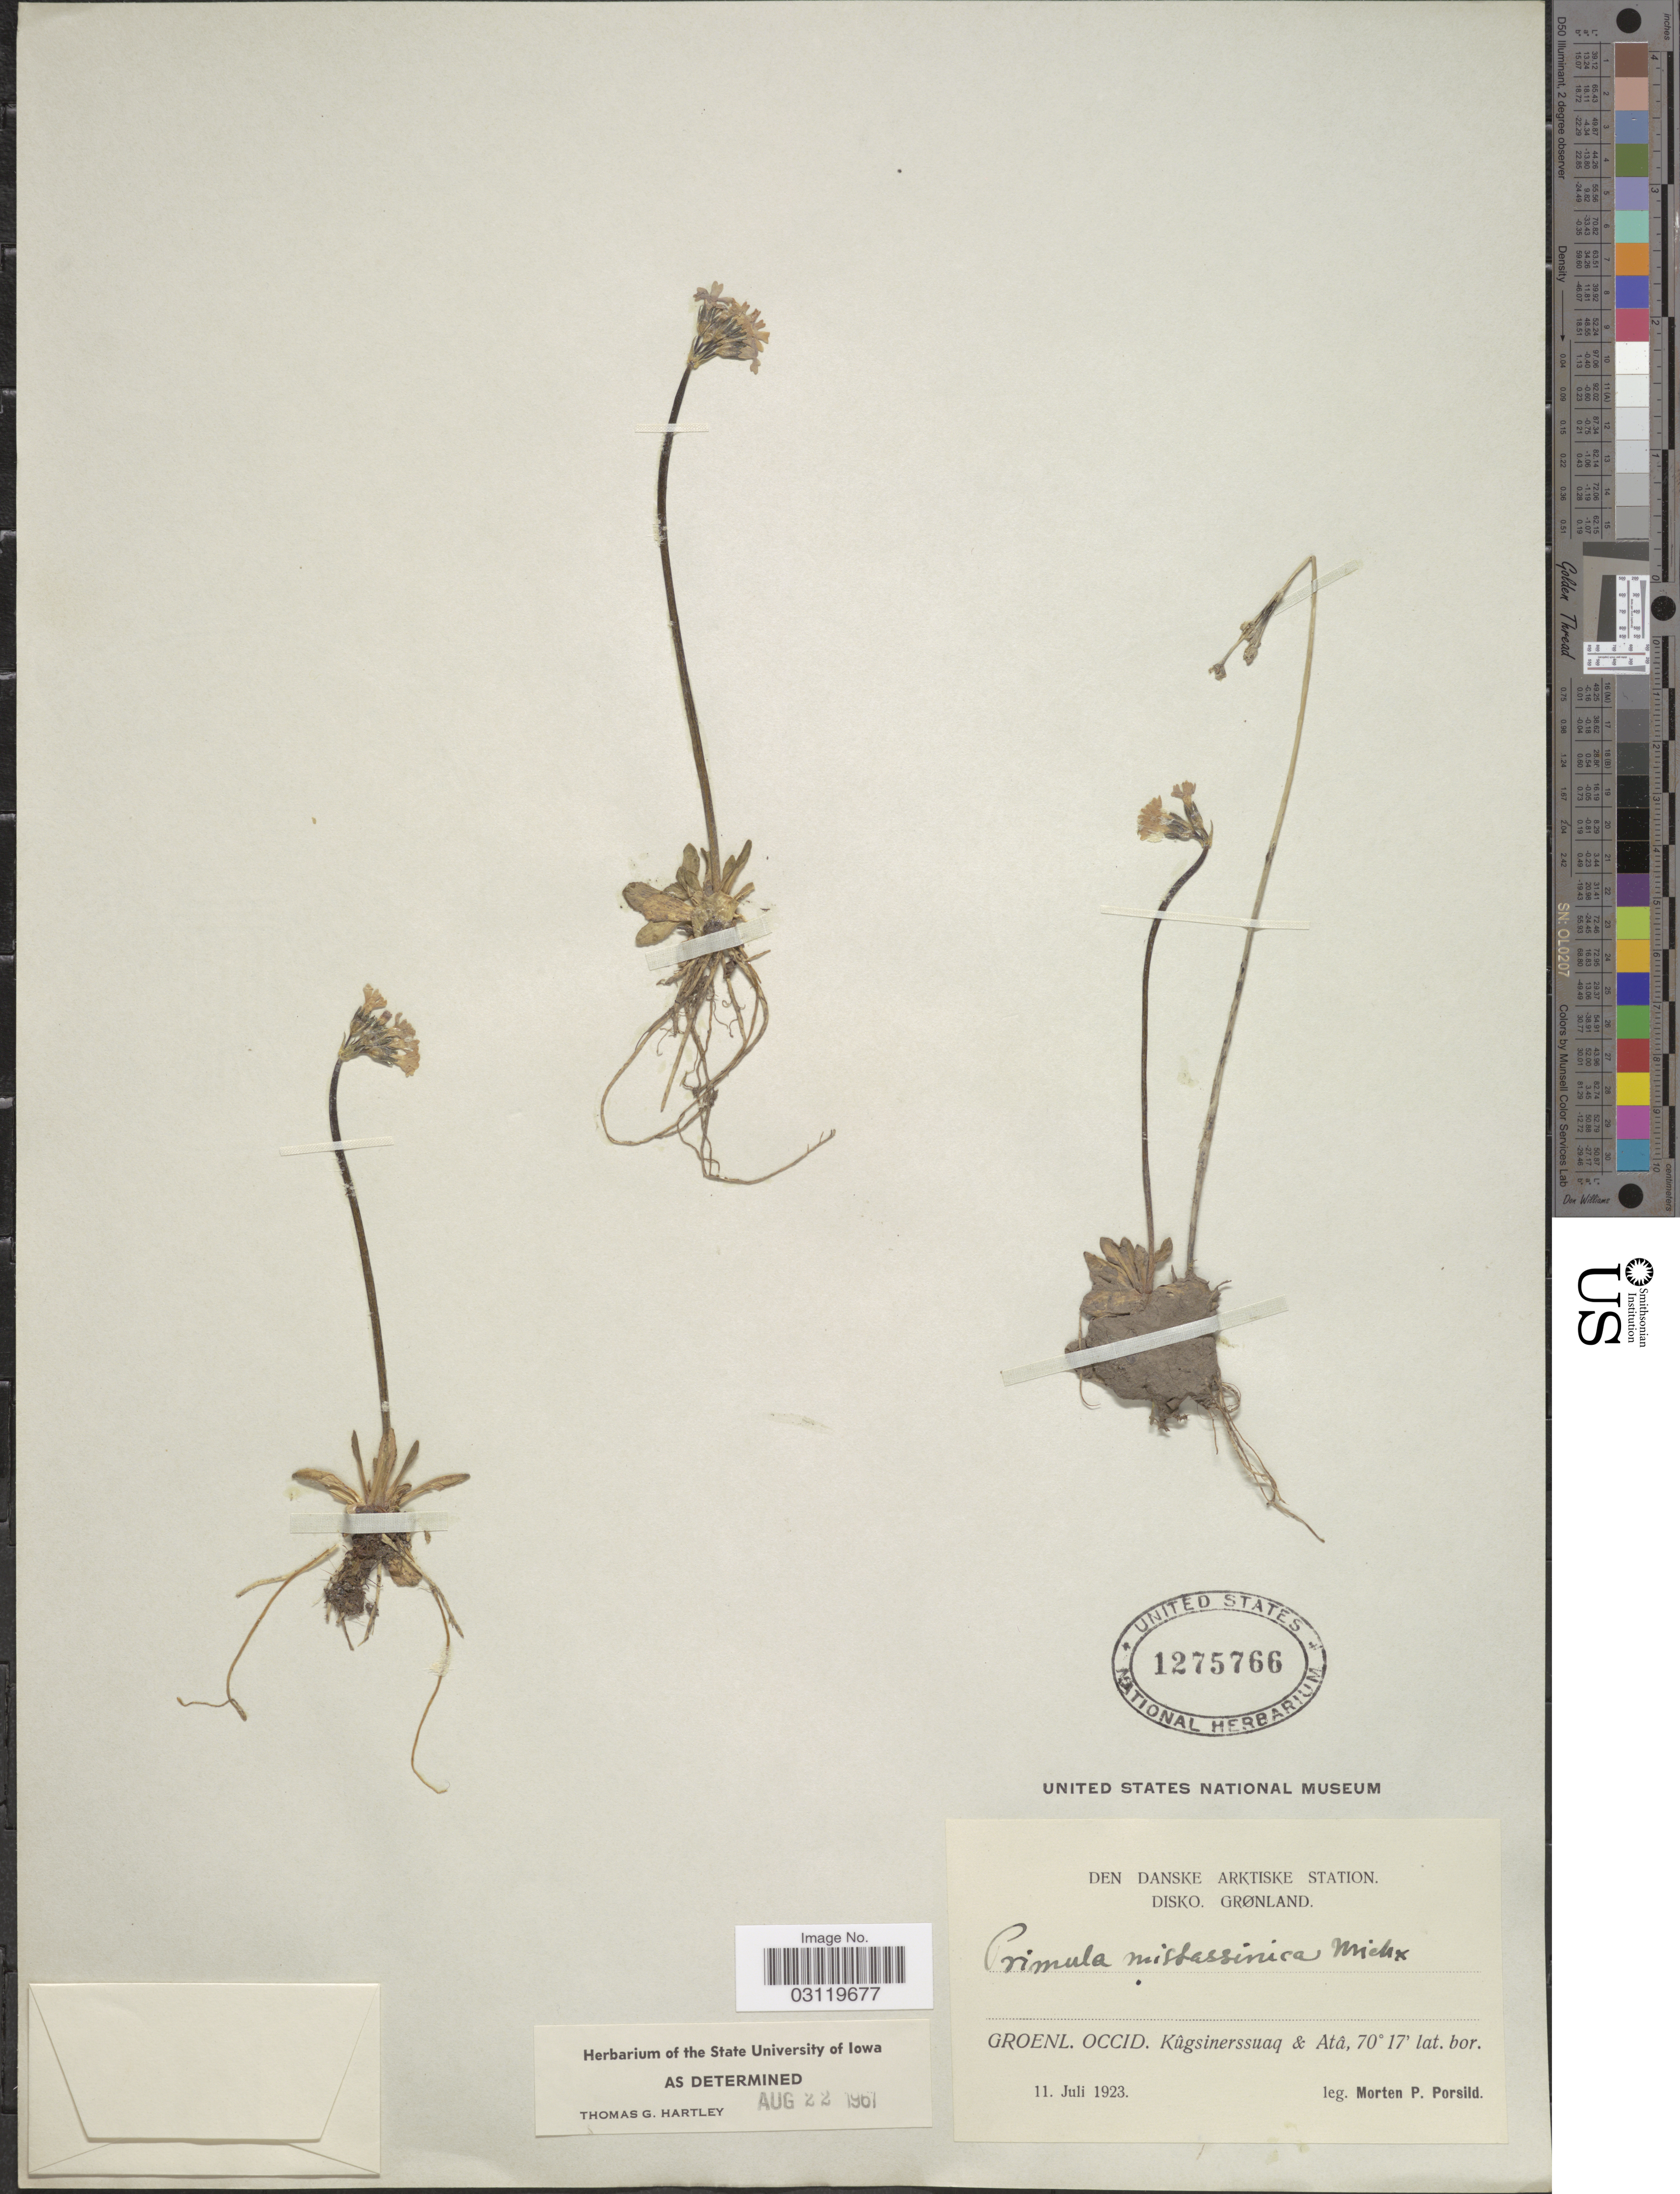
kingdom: Plantae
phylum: Tracheophyta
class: Magnoliopsida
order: Ericales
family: Primulaceae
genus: Primula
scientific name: Primula mistassinica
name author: Michx.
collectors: M. P. Porsild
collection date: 1923-07-11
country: Greenland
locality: Den Danske Arktiske Station Disko, Grønland. Groen. occid. Kugssinerssuaq & Atâ.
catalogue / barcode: US 1275766